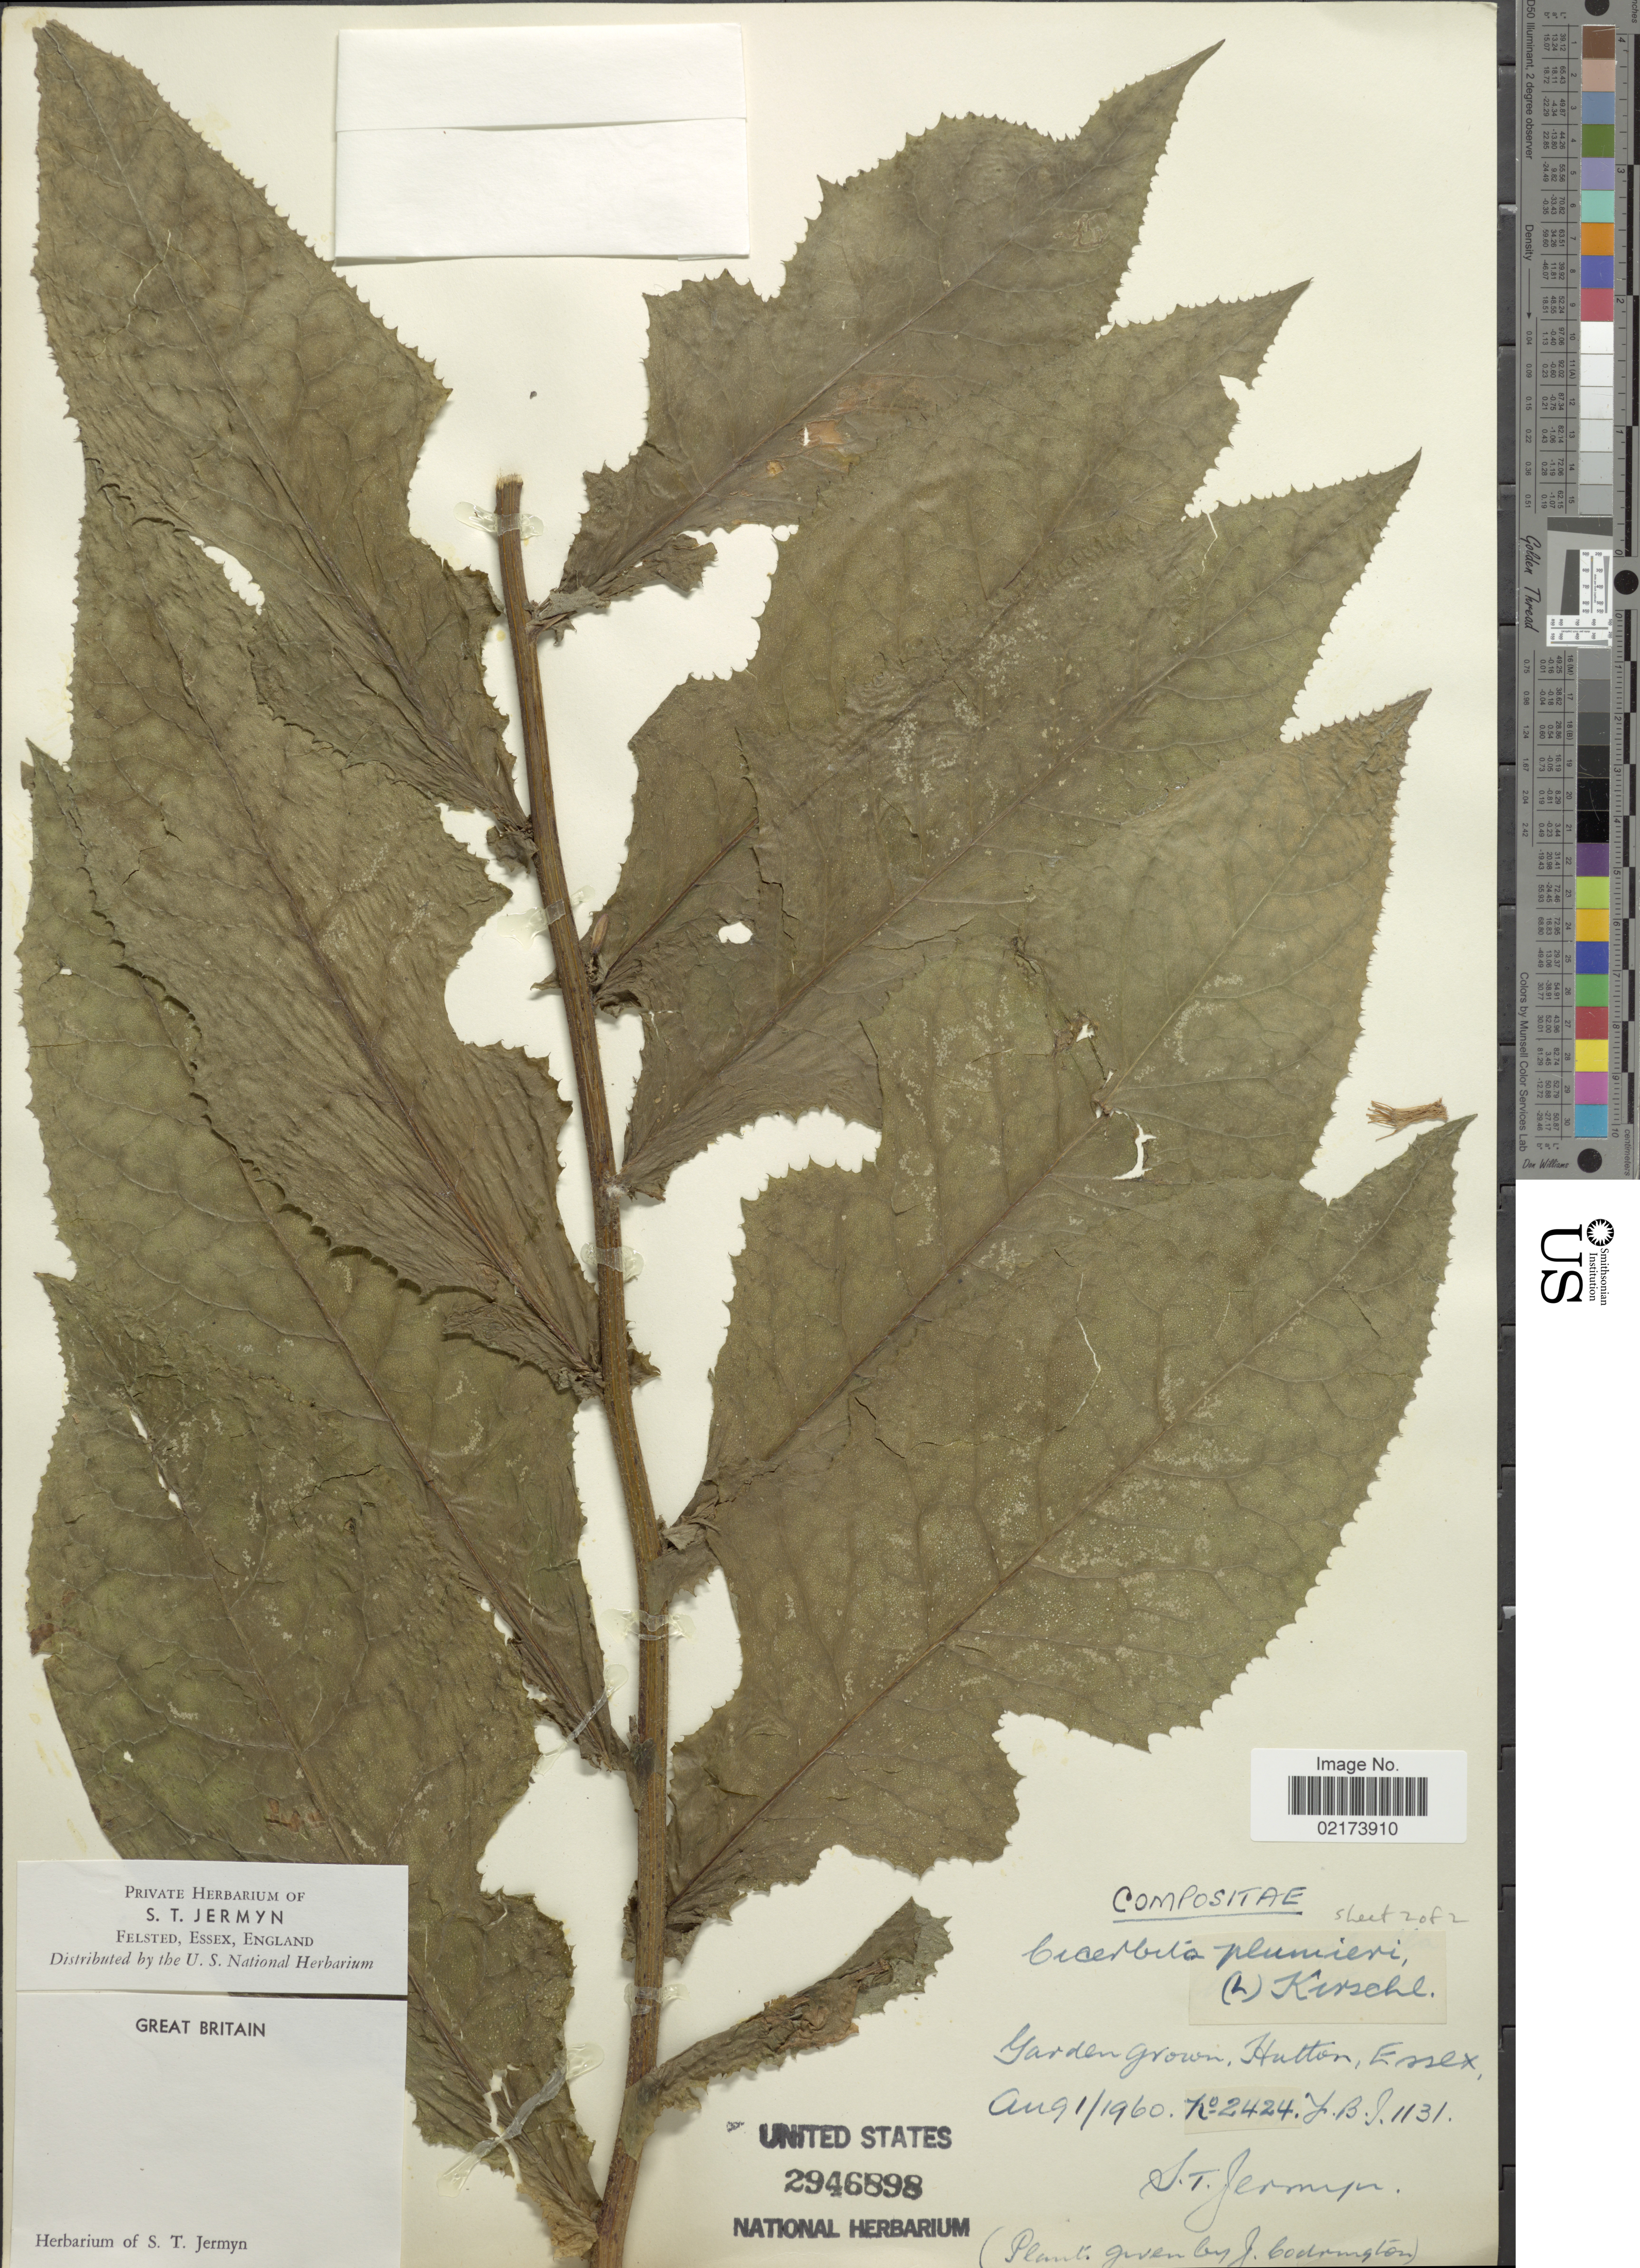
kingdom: Plantae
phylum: Tracheophyta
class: Magnoliopsida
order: Asterales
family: Asteraceae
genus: Lactuca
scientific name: Lactuca plumieri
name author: (L.) Gren. & Godr.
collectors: S. Jermyn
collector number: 2424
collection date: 1960-08-01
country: United Kingdom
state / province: England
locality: Great Britain, Garden, Hutton, Essex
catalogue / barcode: US 2946898